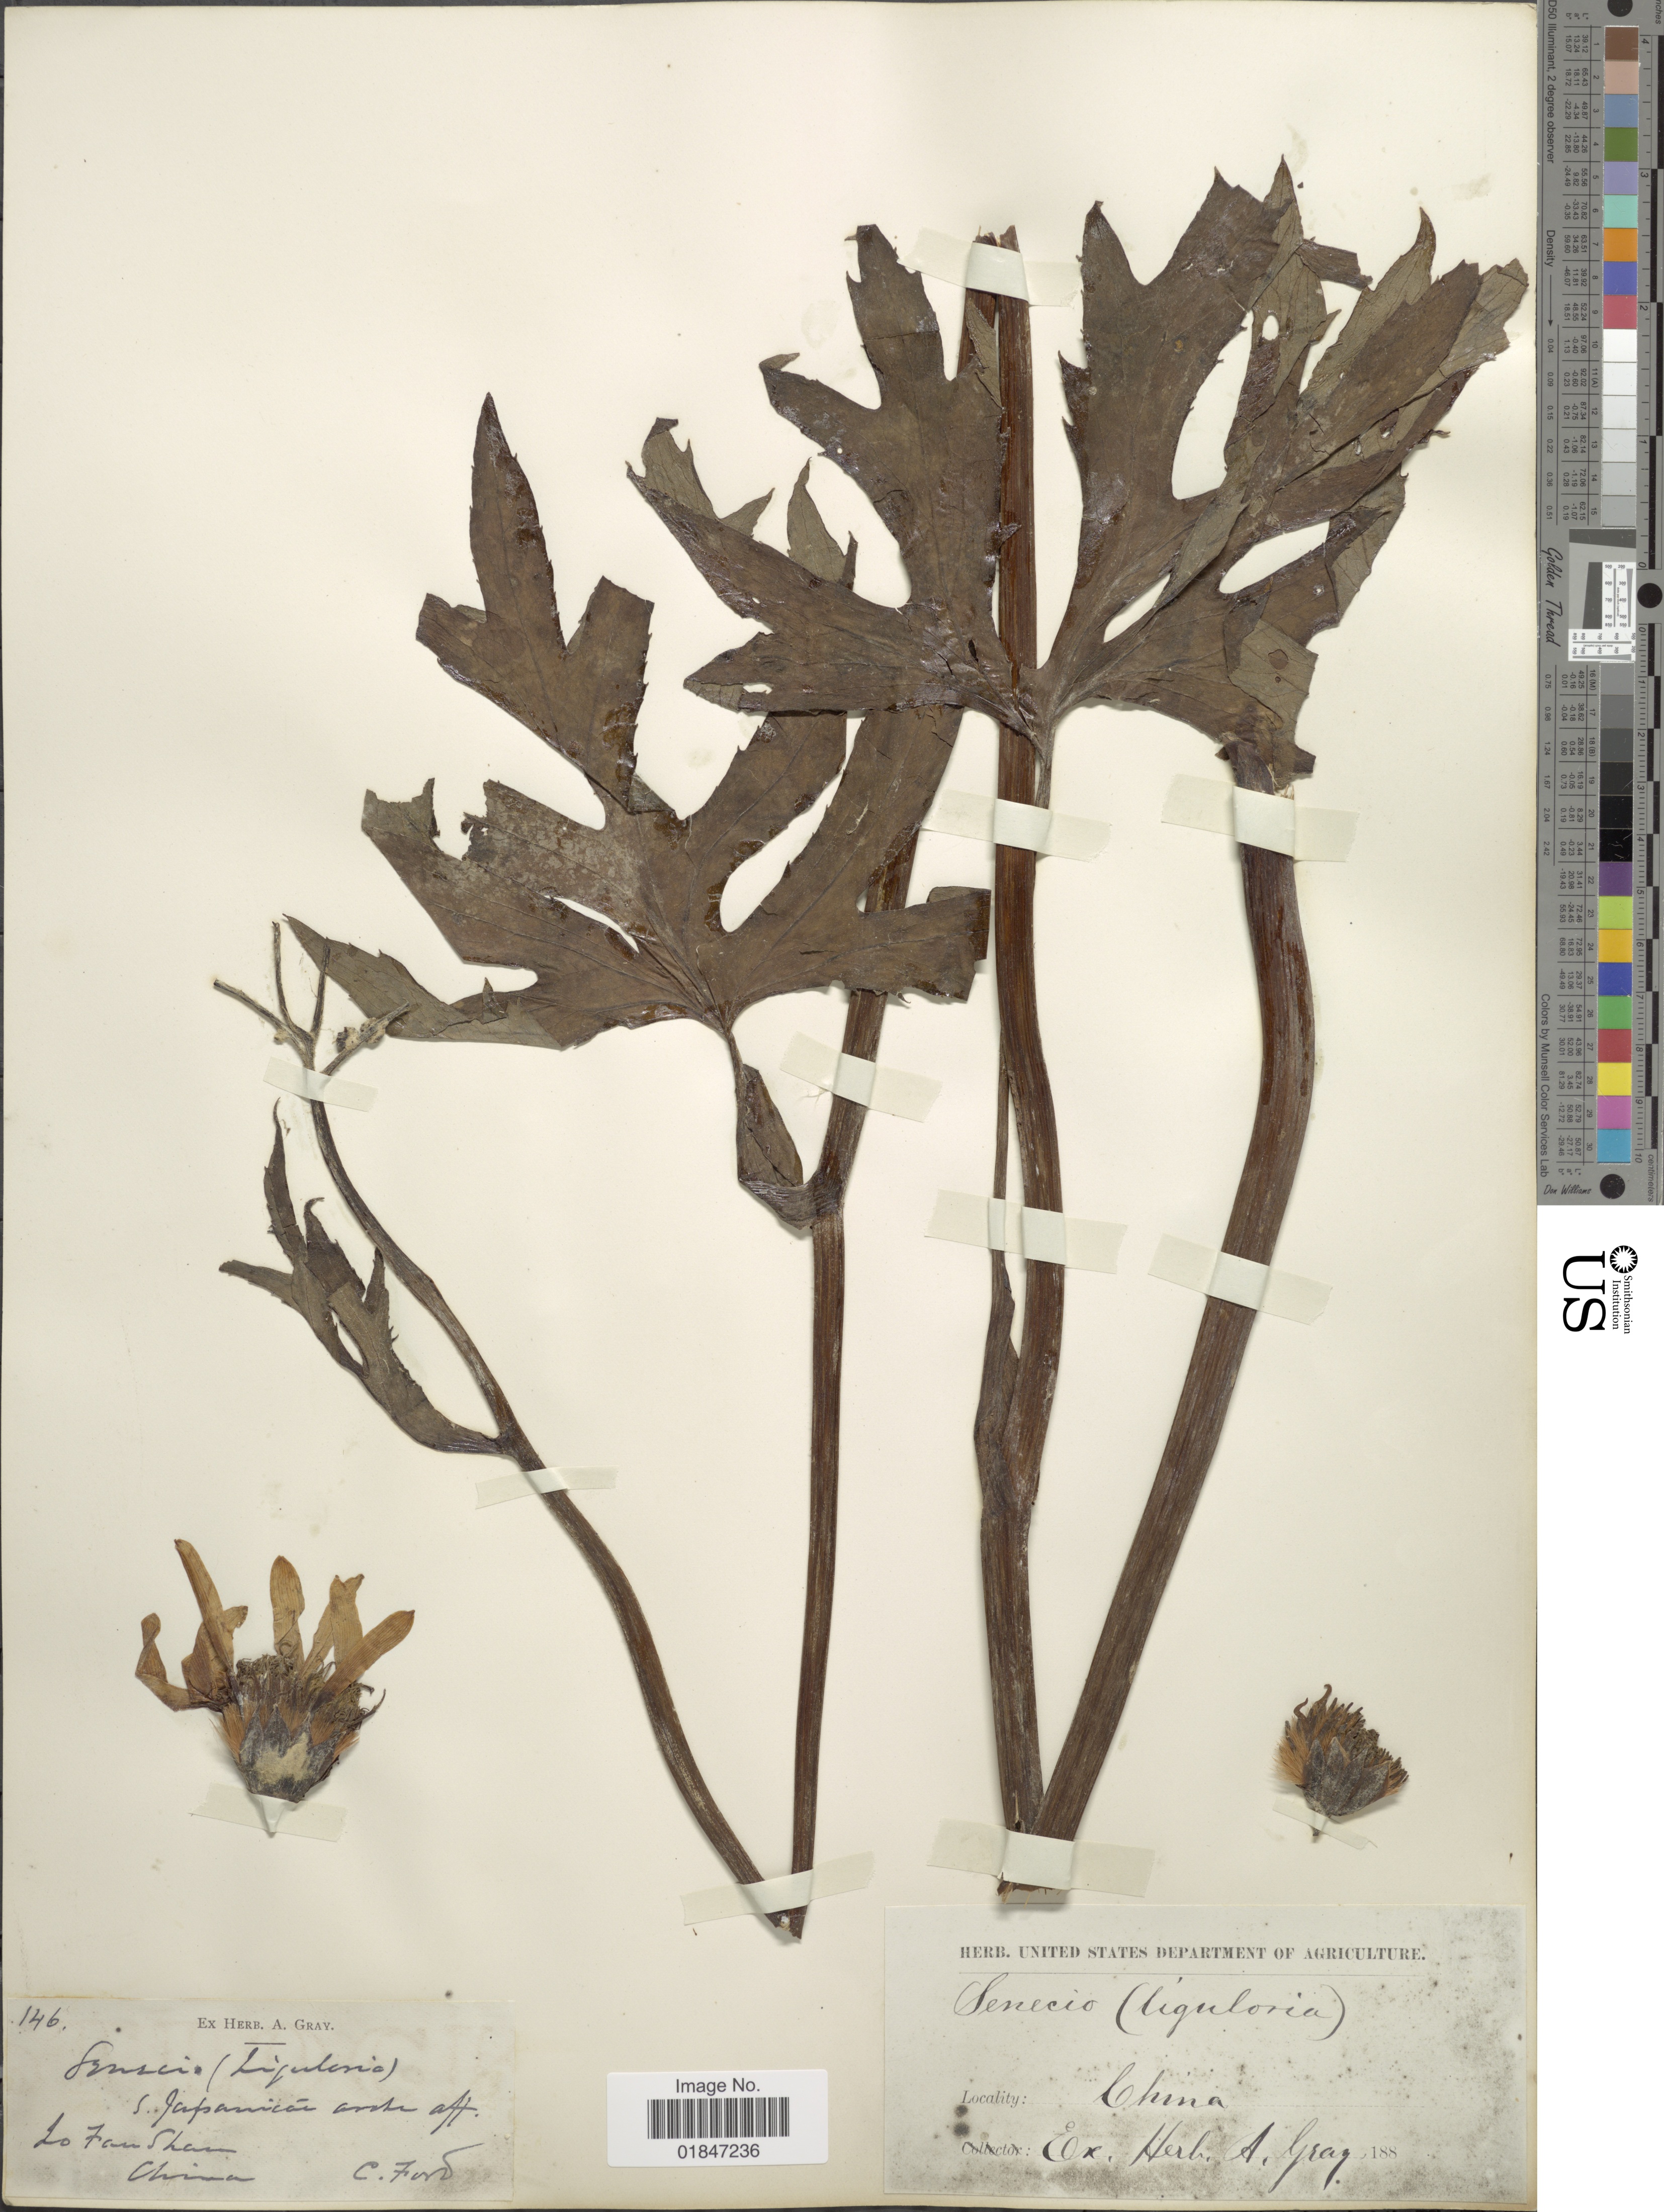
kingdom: Plantae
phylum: Tracheophyta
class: Magnoliopsida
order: Asterales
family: Asteraceae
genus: Ligularia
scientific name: Ligularia japonica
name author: (L. f.) Less. ex DC.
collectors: C. Ford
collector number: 146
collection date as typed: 188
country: China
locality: La Fan Sha [illegible text] China.